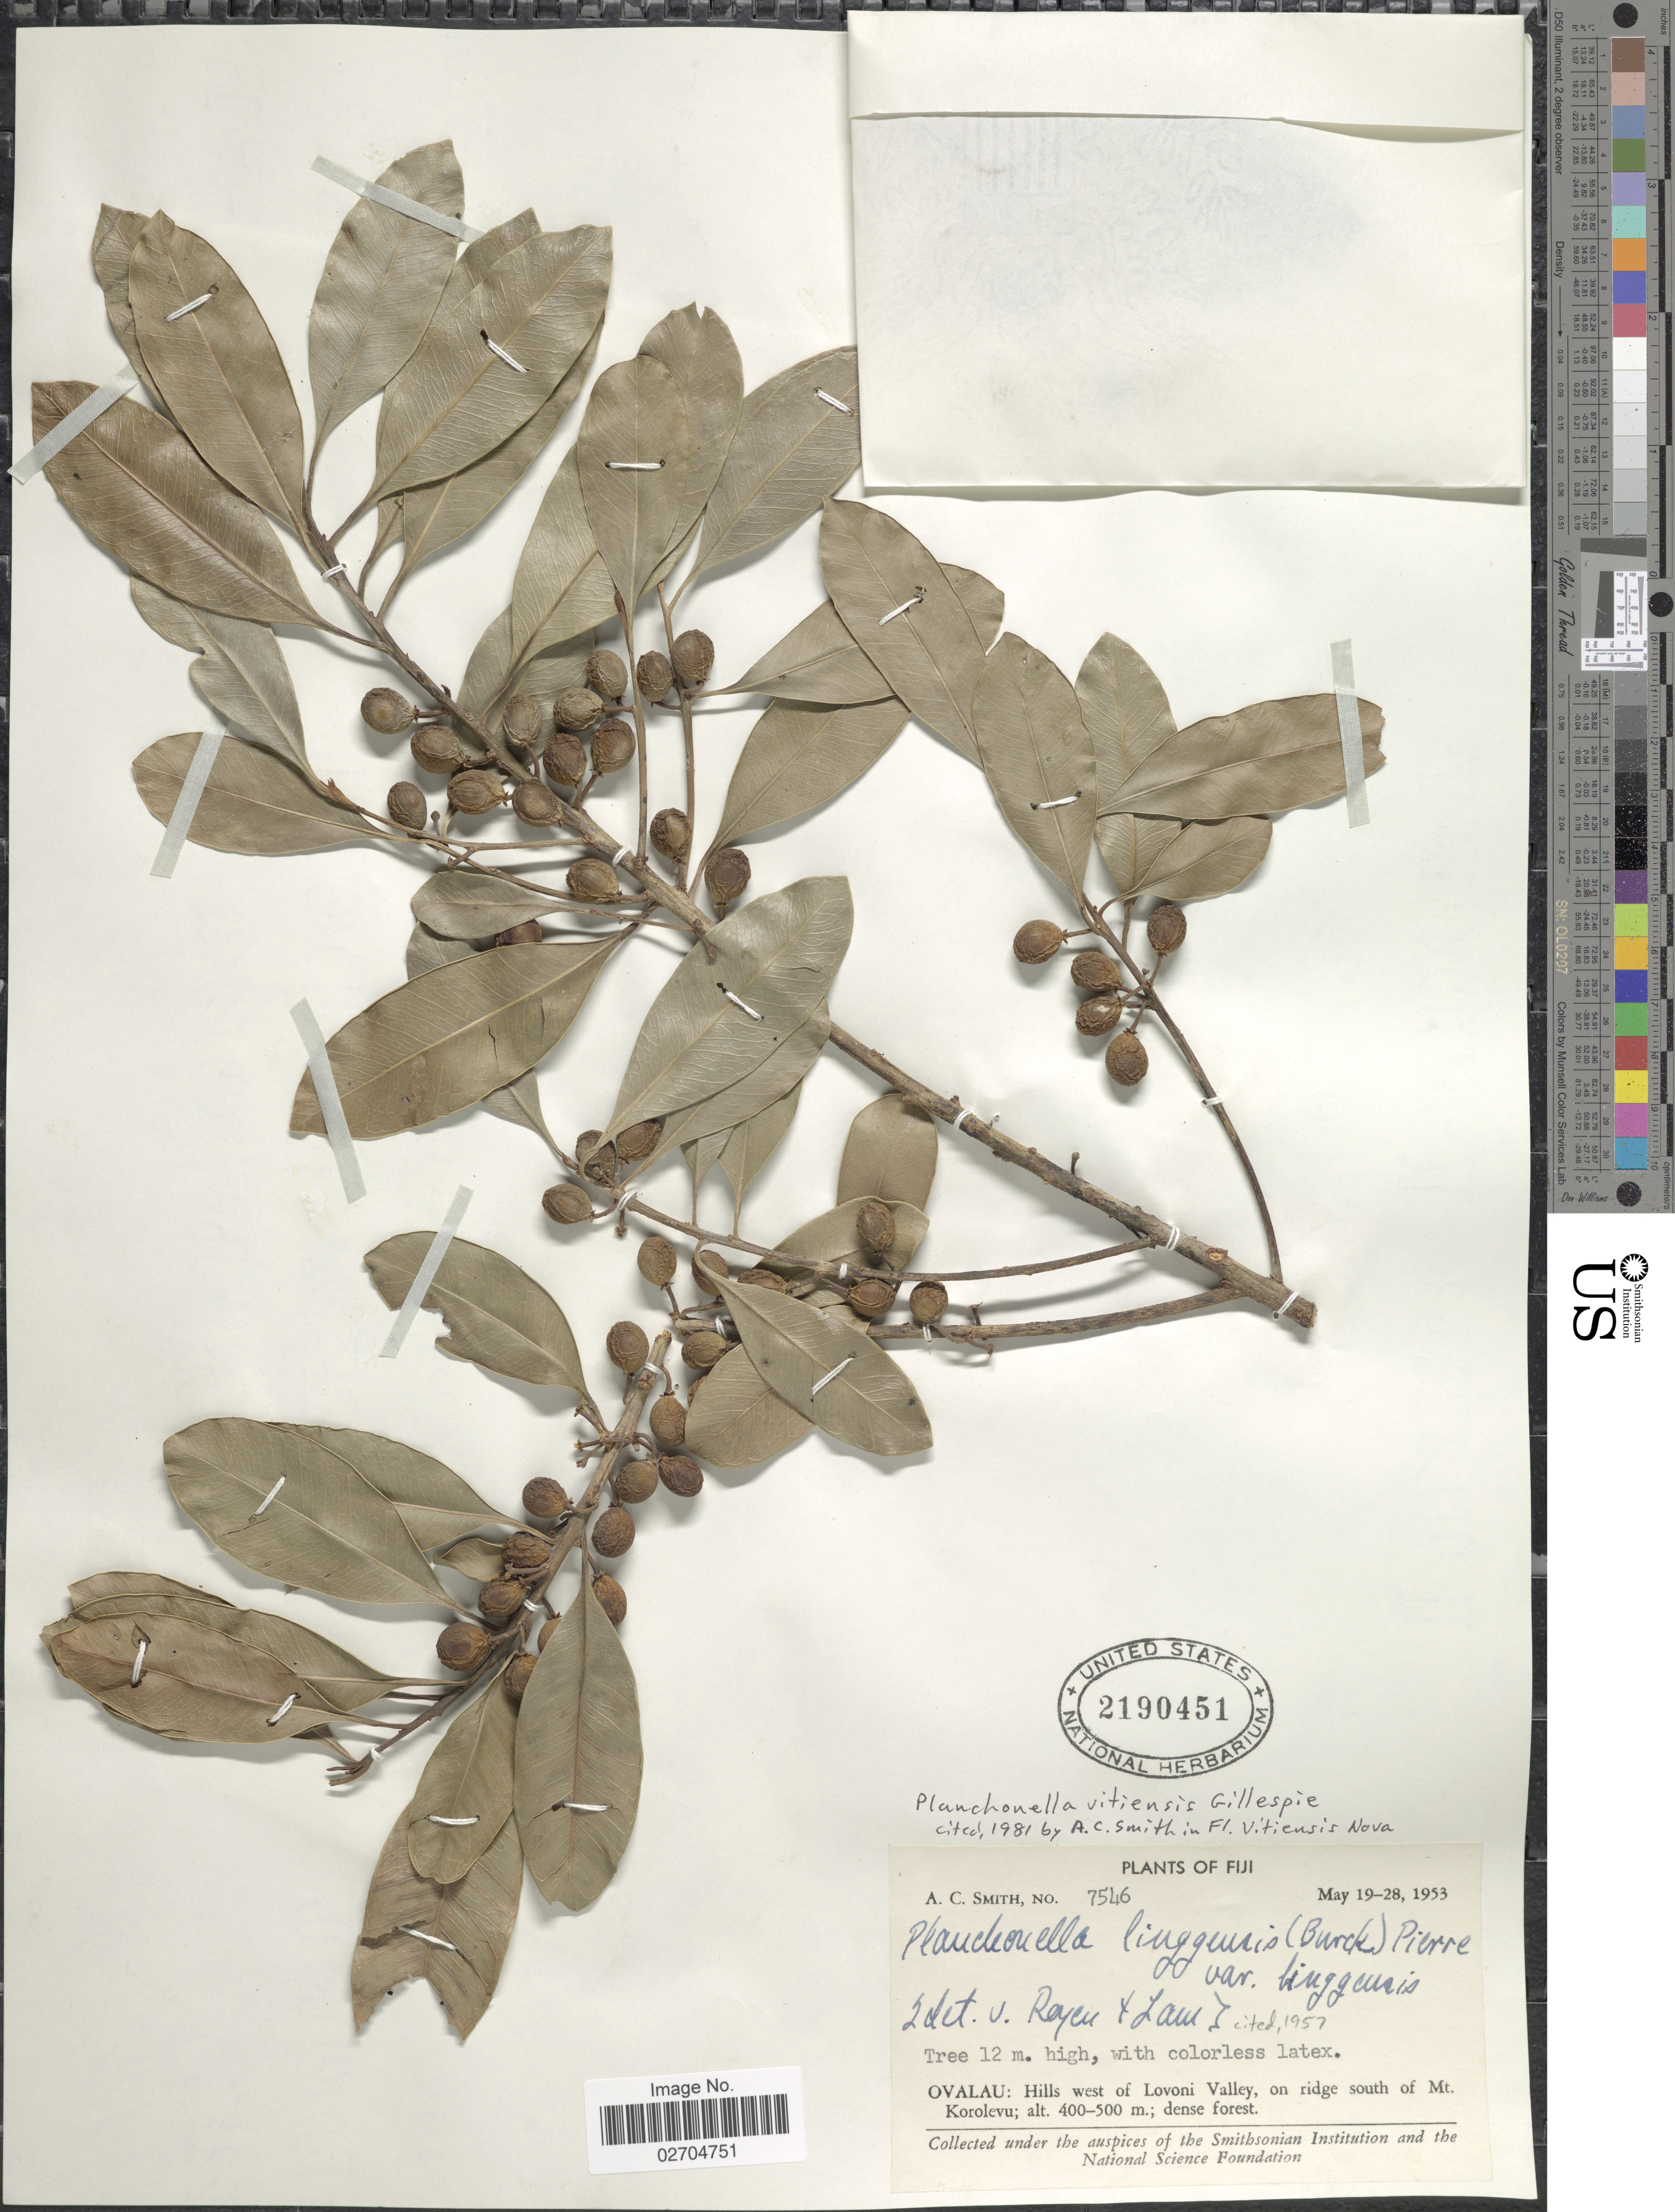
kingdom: Plantae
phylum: Tracheophyta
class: Magnoliopsida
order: Ericales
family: Sapotaceae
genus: Planchonella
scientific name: Planchonella vitiensis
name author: Gillespie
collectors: A. C. Smith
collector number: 7546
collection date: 1953-05-19/1953-05-28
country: Fiji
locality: Ovalau: Hills west of Lovoni Valley, on ridge south of Mt. Korolevu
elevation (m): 400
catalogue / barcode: US 2190451